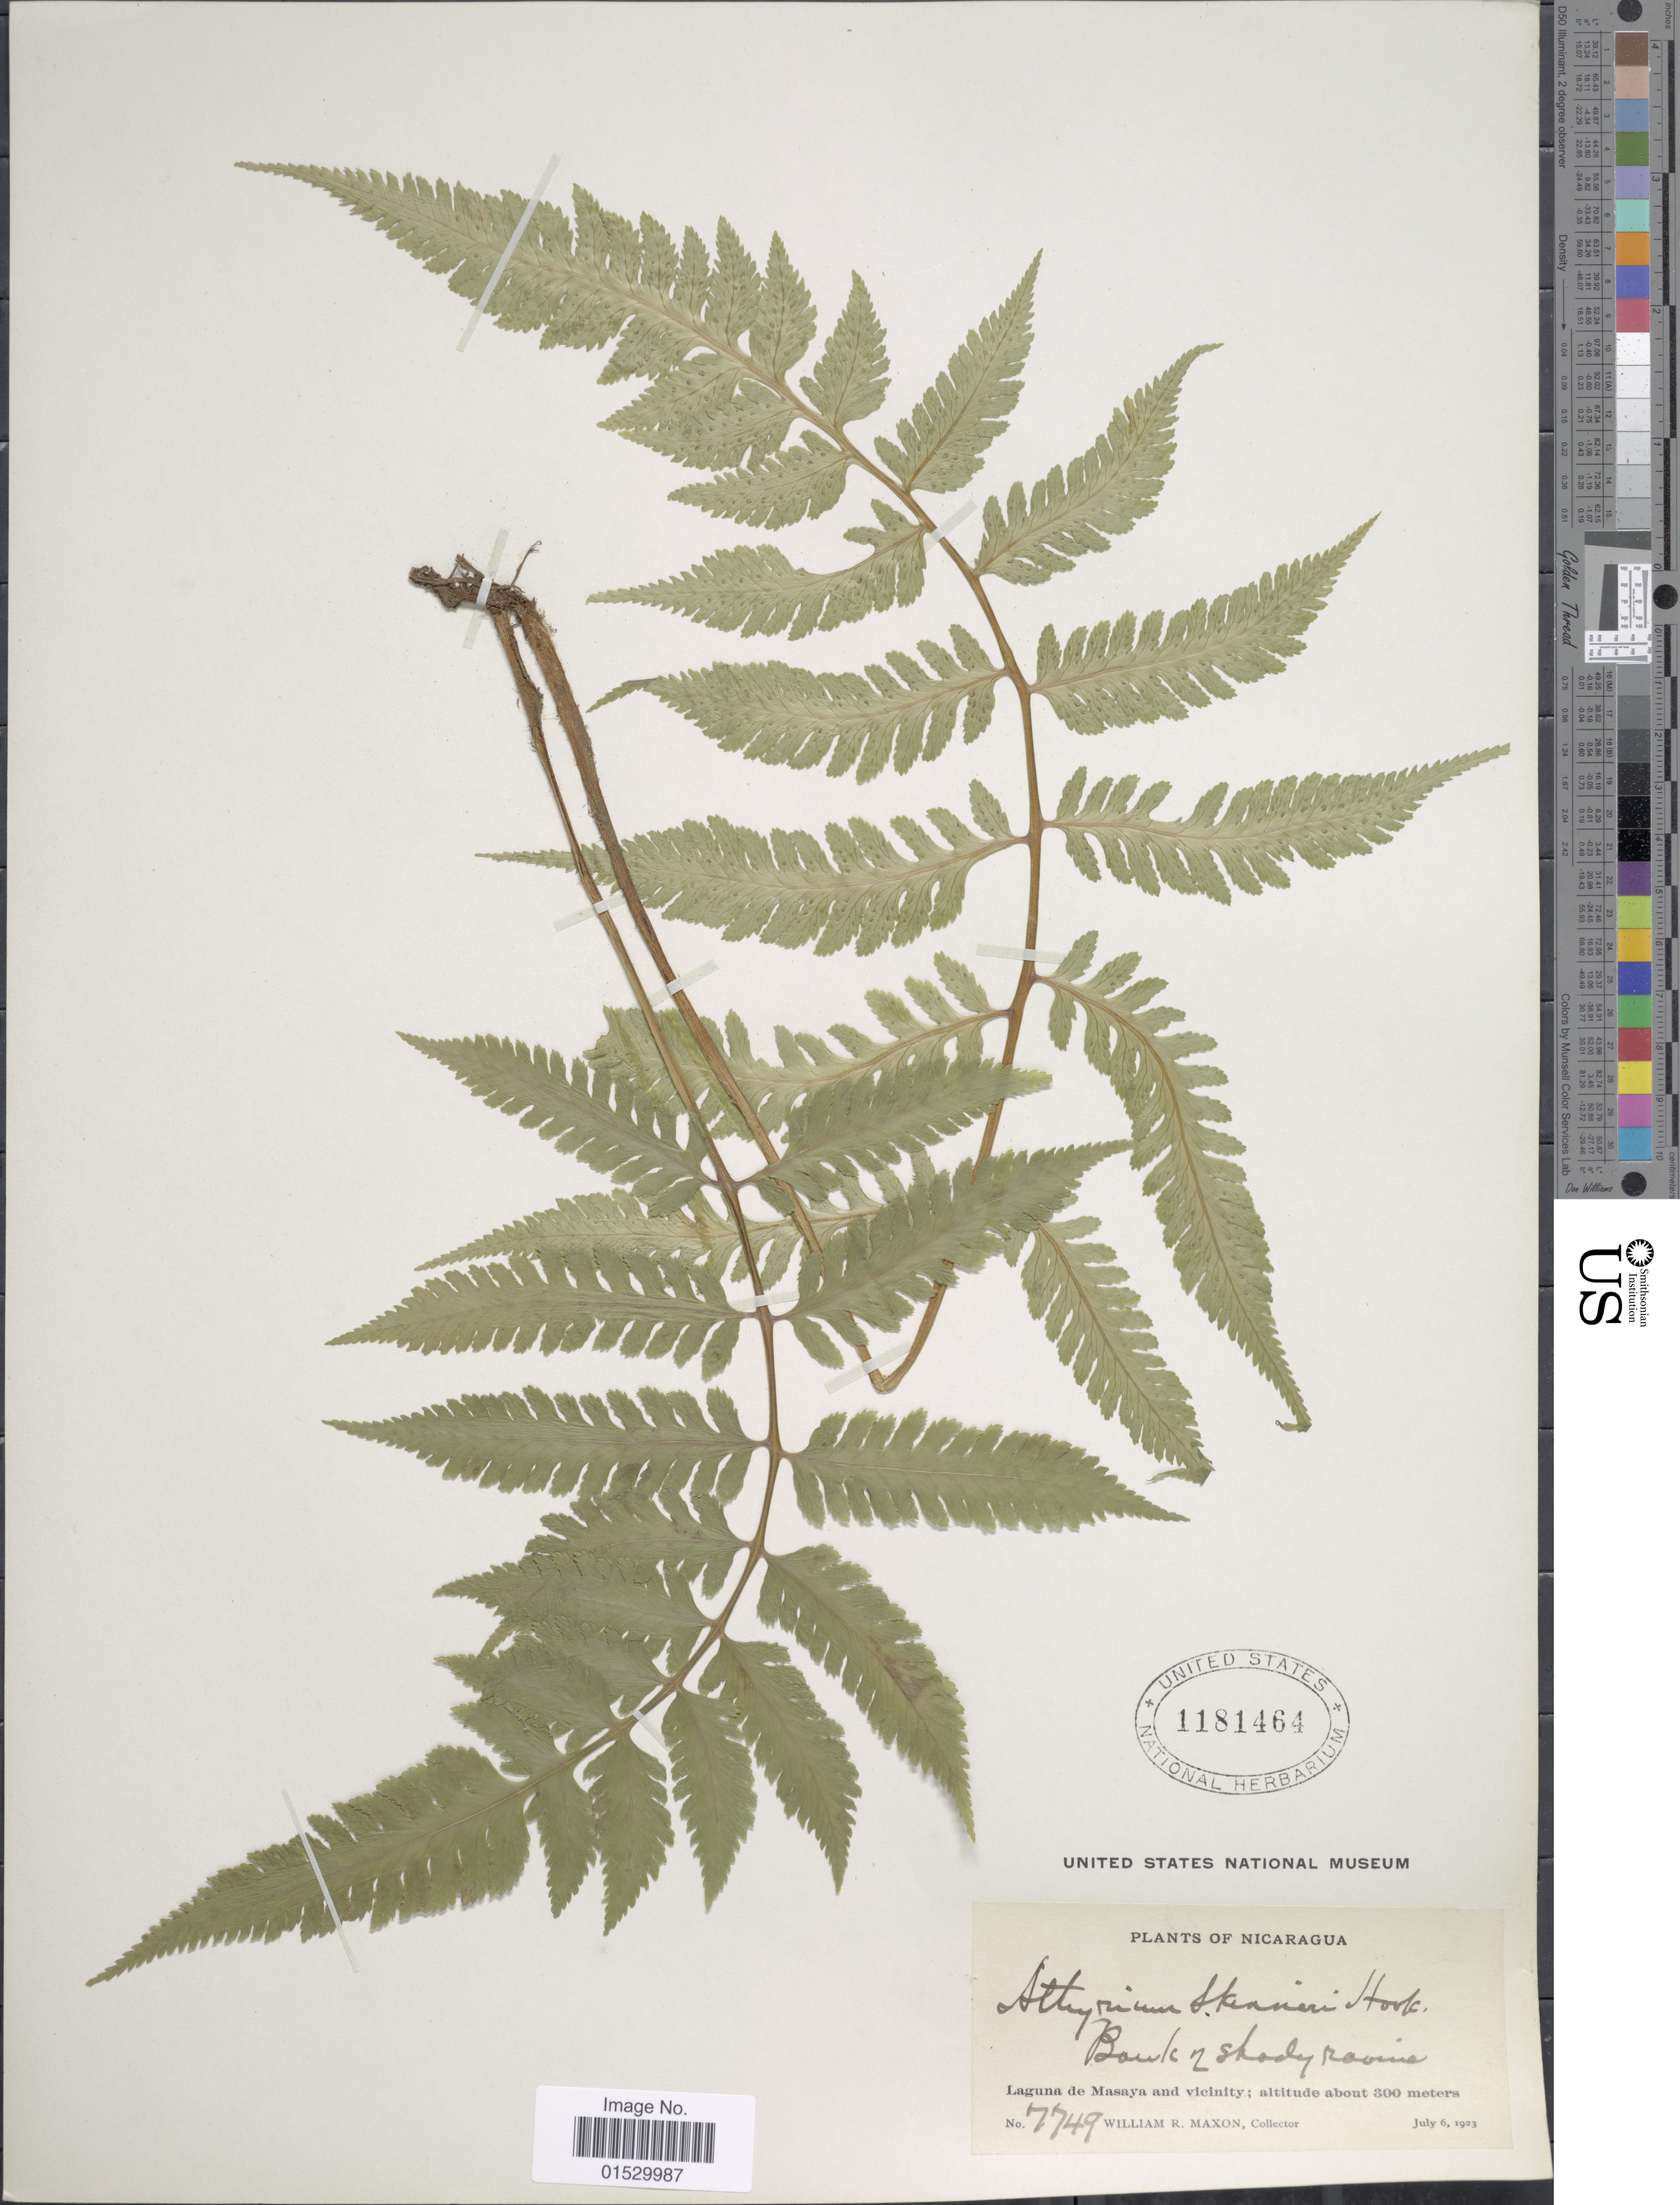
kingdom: Plantae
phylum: Tracheophyta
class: Polypodiopsida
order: Polypodiales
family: Athyriaceae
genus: Athyrium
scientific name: Athyrium skinneri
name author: (Baker) Diels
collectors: W. R. Maxon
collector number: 7749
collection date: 1923-07-06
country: Nicaragua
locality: Laguna de Masaya and vicinity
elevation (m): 300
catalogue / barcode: US 1181464